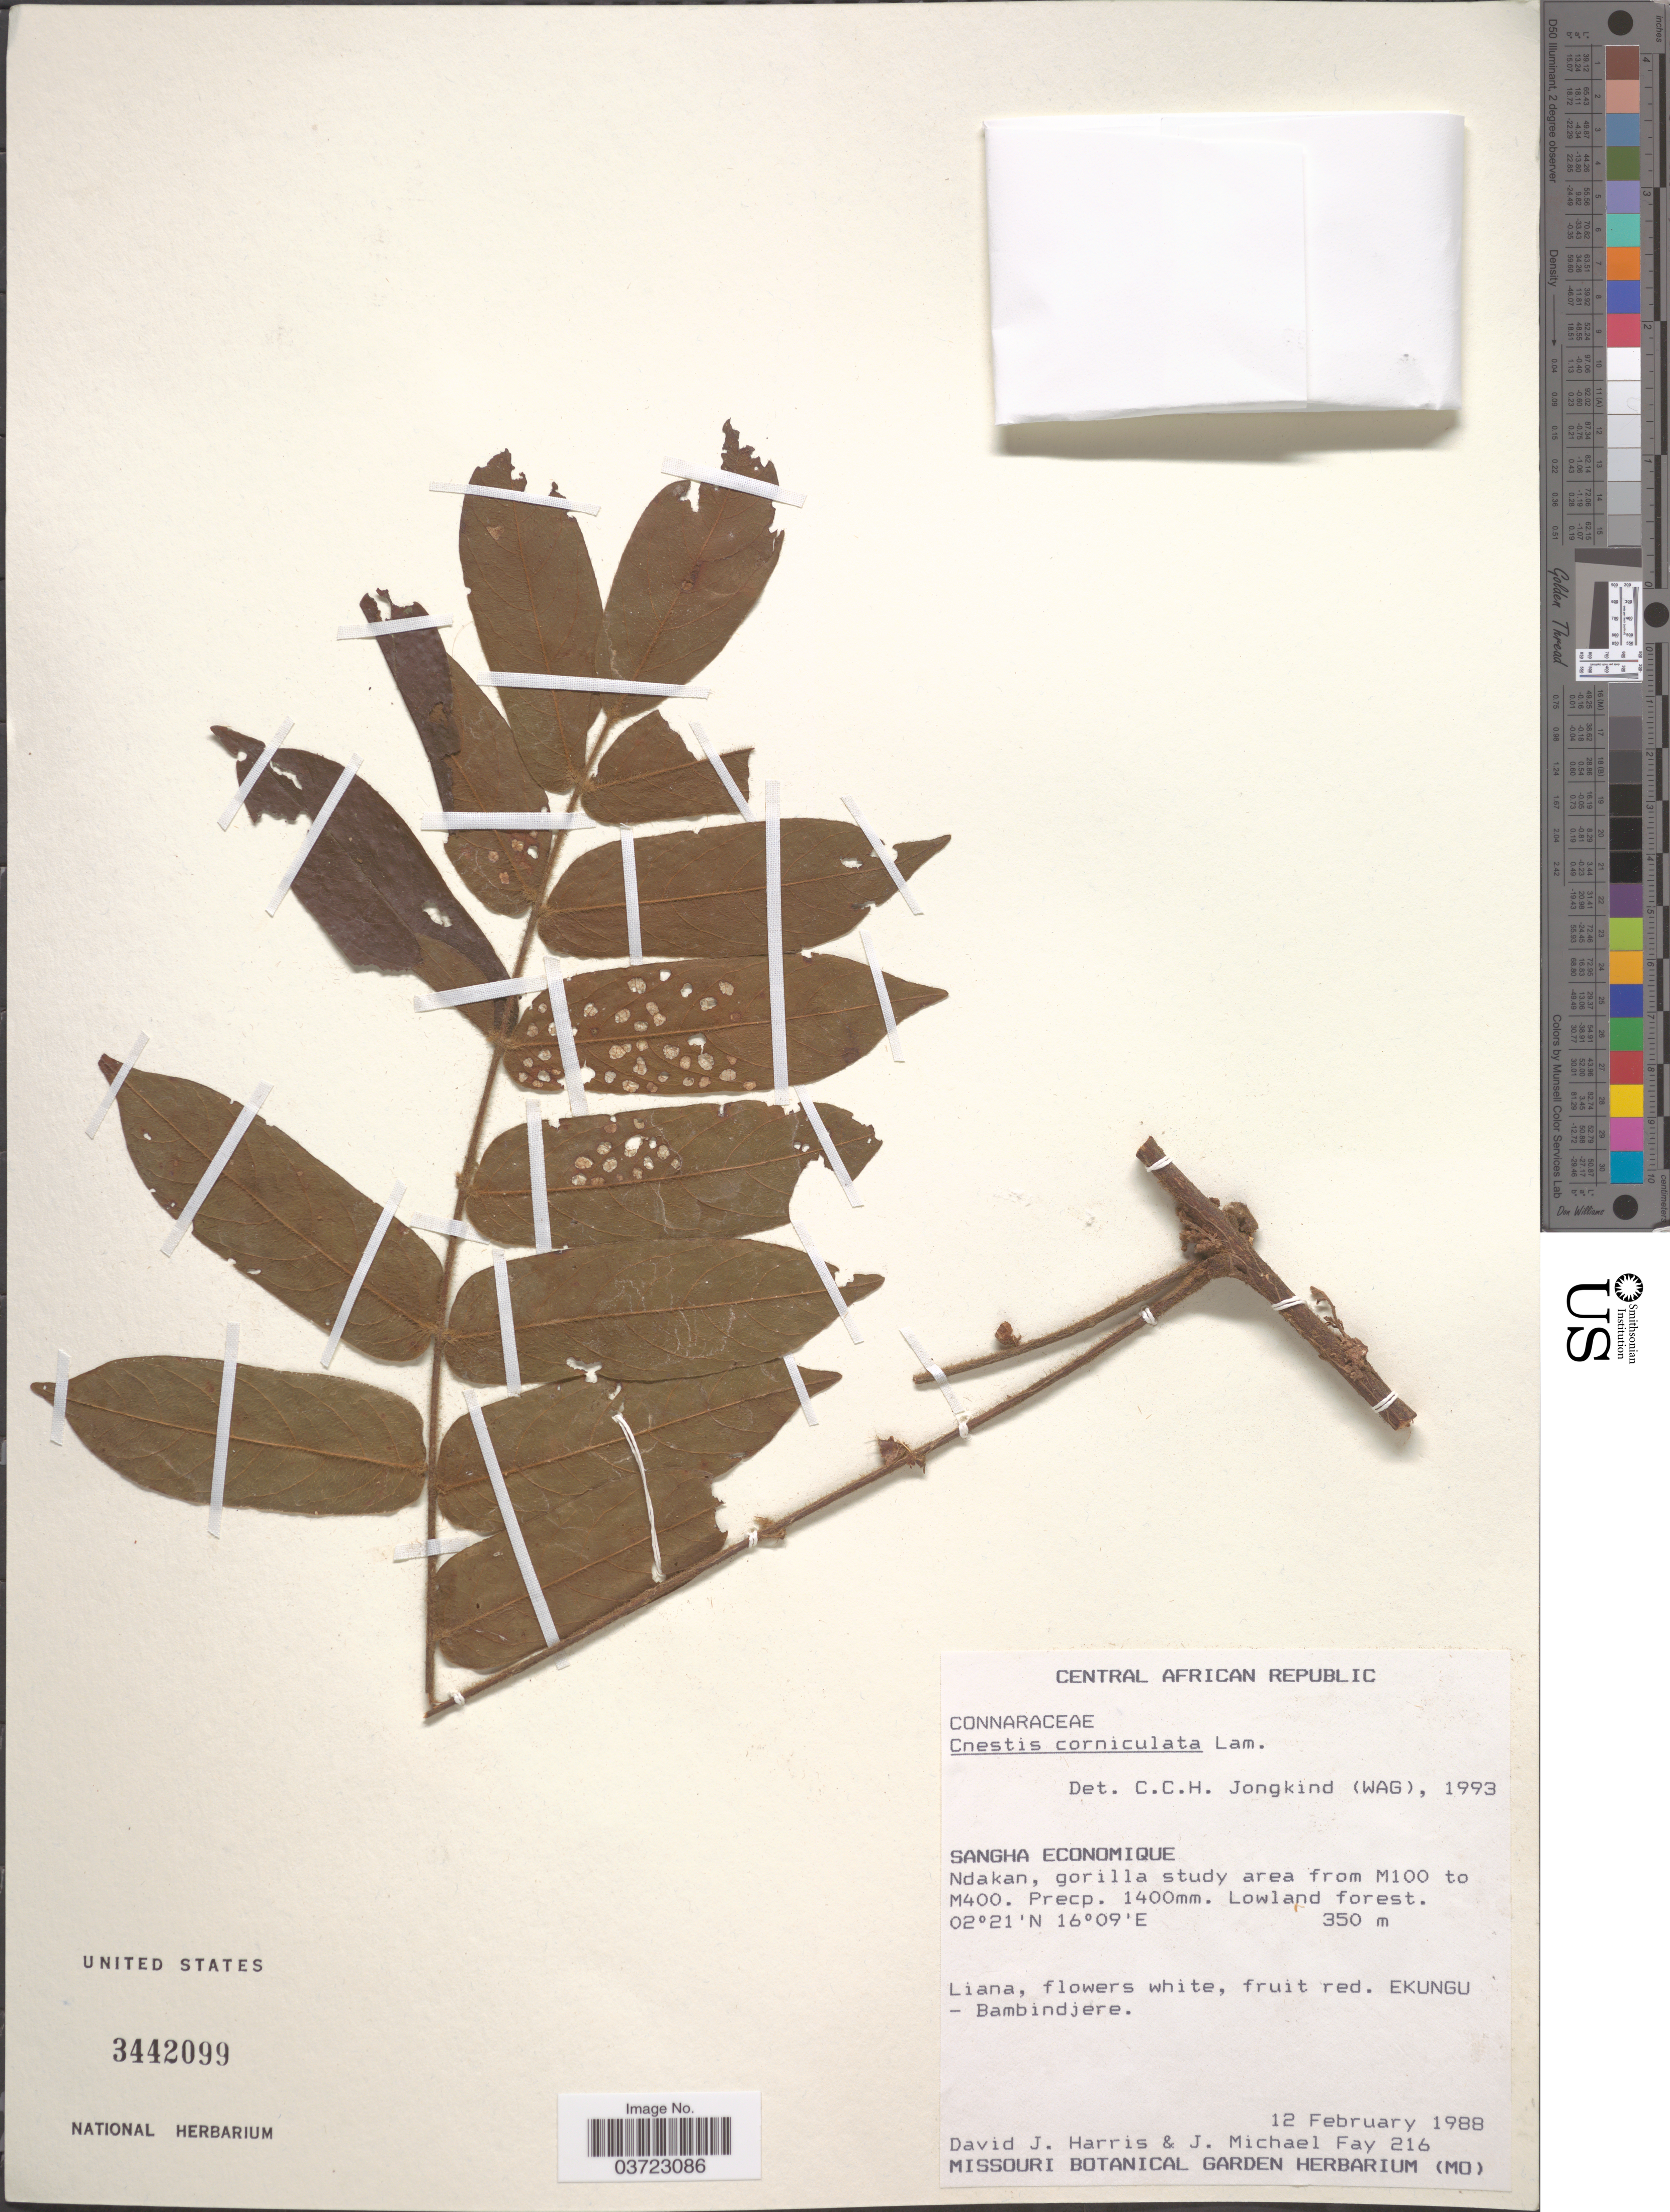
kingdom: Plantae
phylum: Tracheophyta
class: Magnoliopsida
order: Oxalidales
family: Connaraceae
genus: Cnestis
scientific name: Cnestis corniculata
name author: Lam.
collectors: D. J. Harris & J. M. Fay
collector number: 216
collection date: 1988-02-12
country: Central African Republic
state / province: Sangha-Mbaere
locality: Sangha Economique. Ndakan, gorilla study area from M100 to M400.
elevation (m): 350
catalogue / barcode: US 3442099